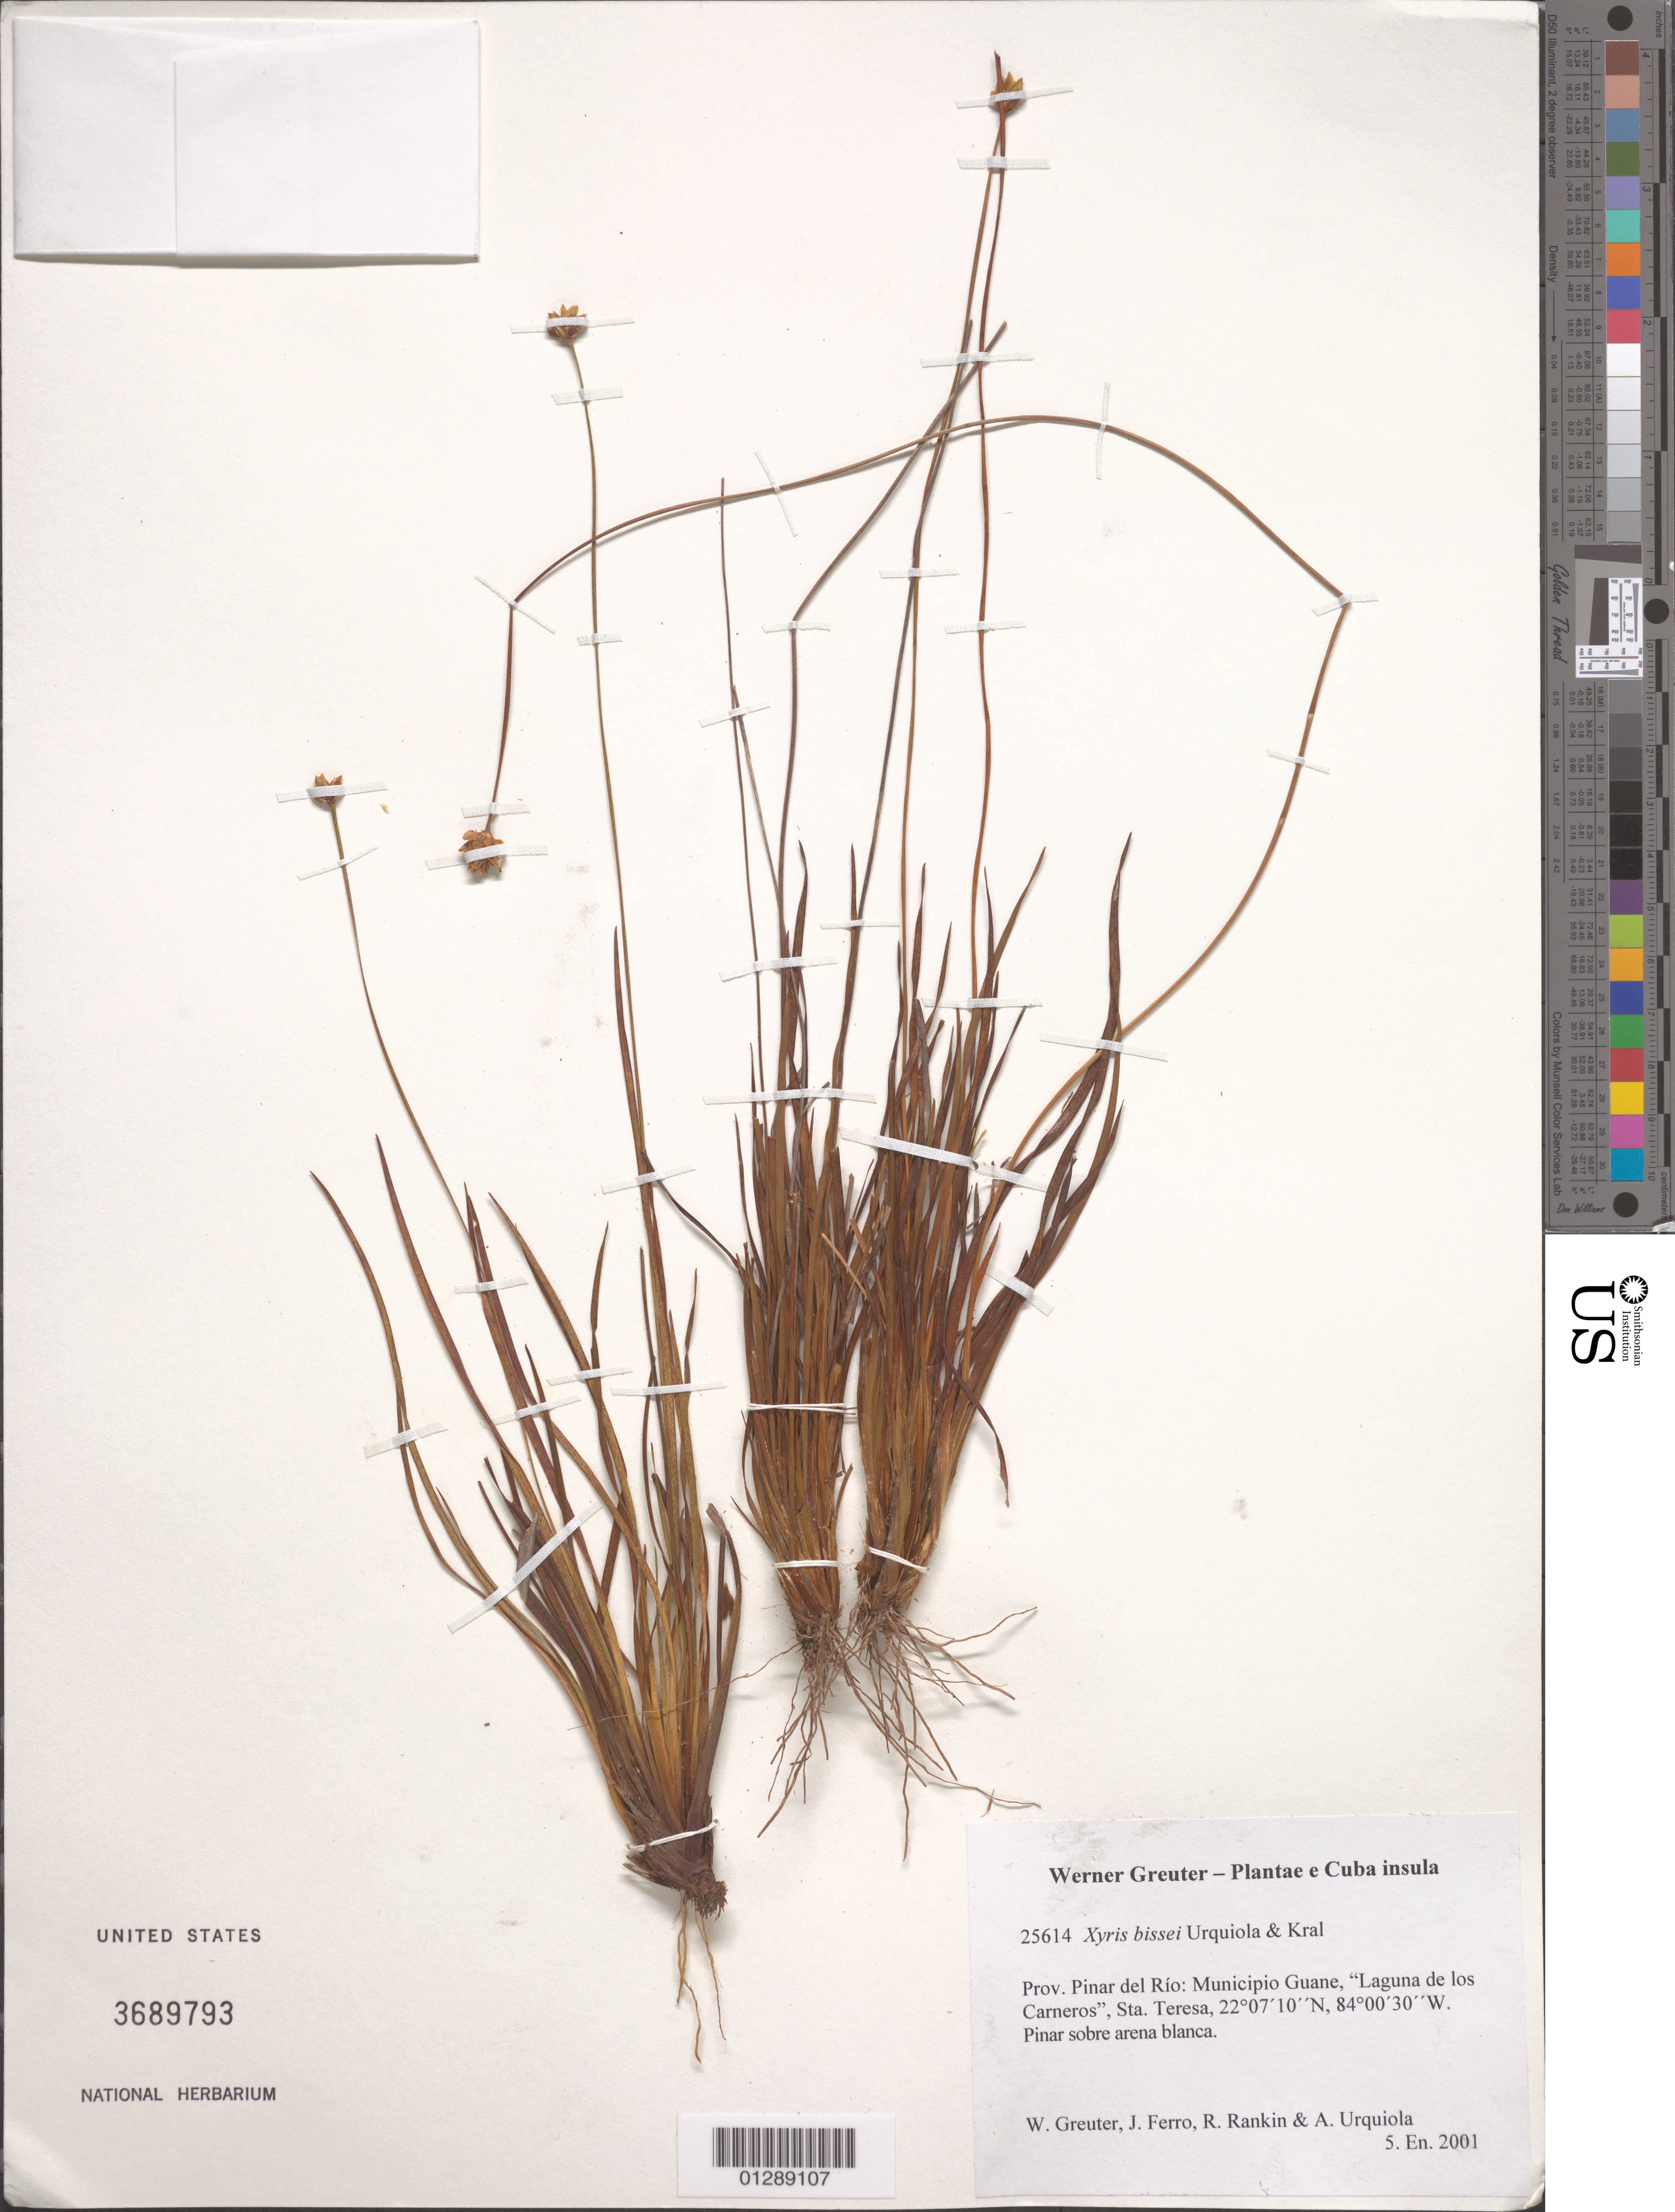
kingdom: Plantae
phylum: Tracheophyta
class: Liliopsida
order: Poales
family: Xyridaceae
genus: Xyris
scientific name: Xyris bissei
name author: Urquiola & Kral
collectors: W. R. Greuter, J. Ferro, R. Rankin Rodriguez & A. Urquiola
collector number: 25614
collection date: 2001-01-05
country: Cuba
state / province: Pinar del Rio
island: Cuba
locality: Municipio Guane, "Laguna de los Carneros", Sta. Teresa.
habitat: Pinar sobre arena blanca.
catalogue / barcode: US 3689793